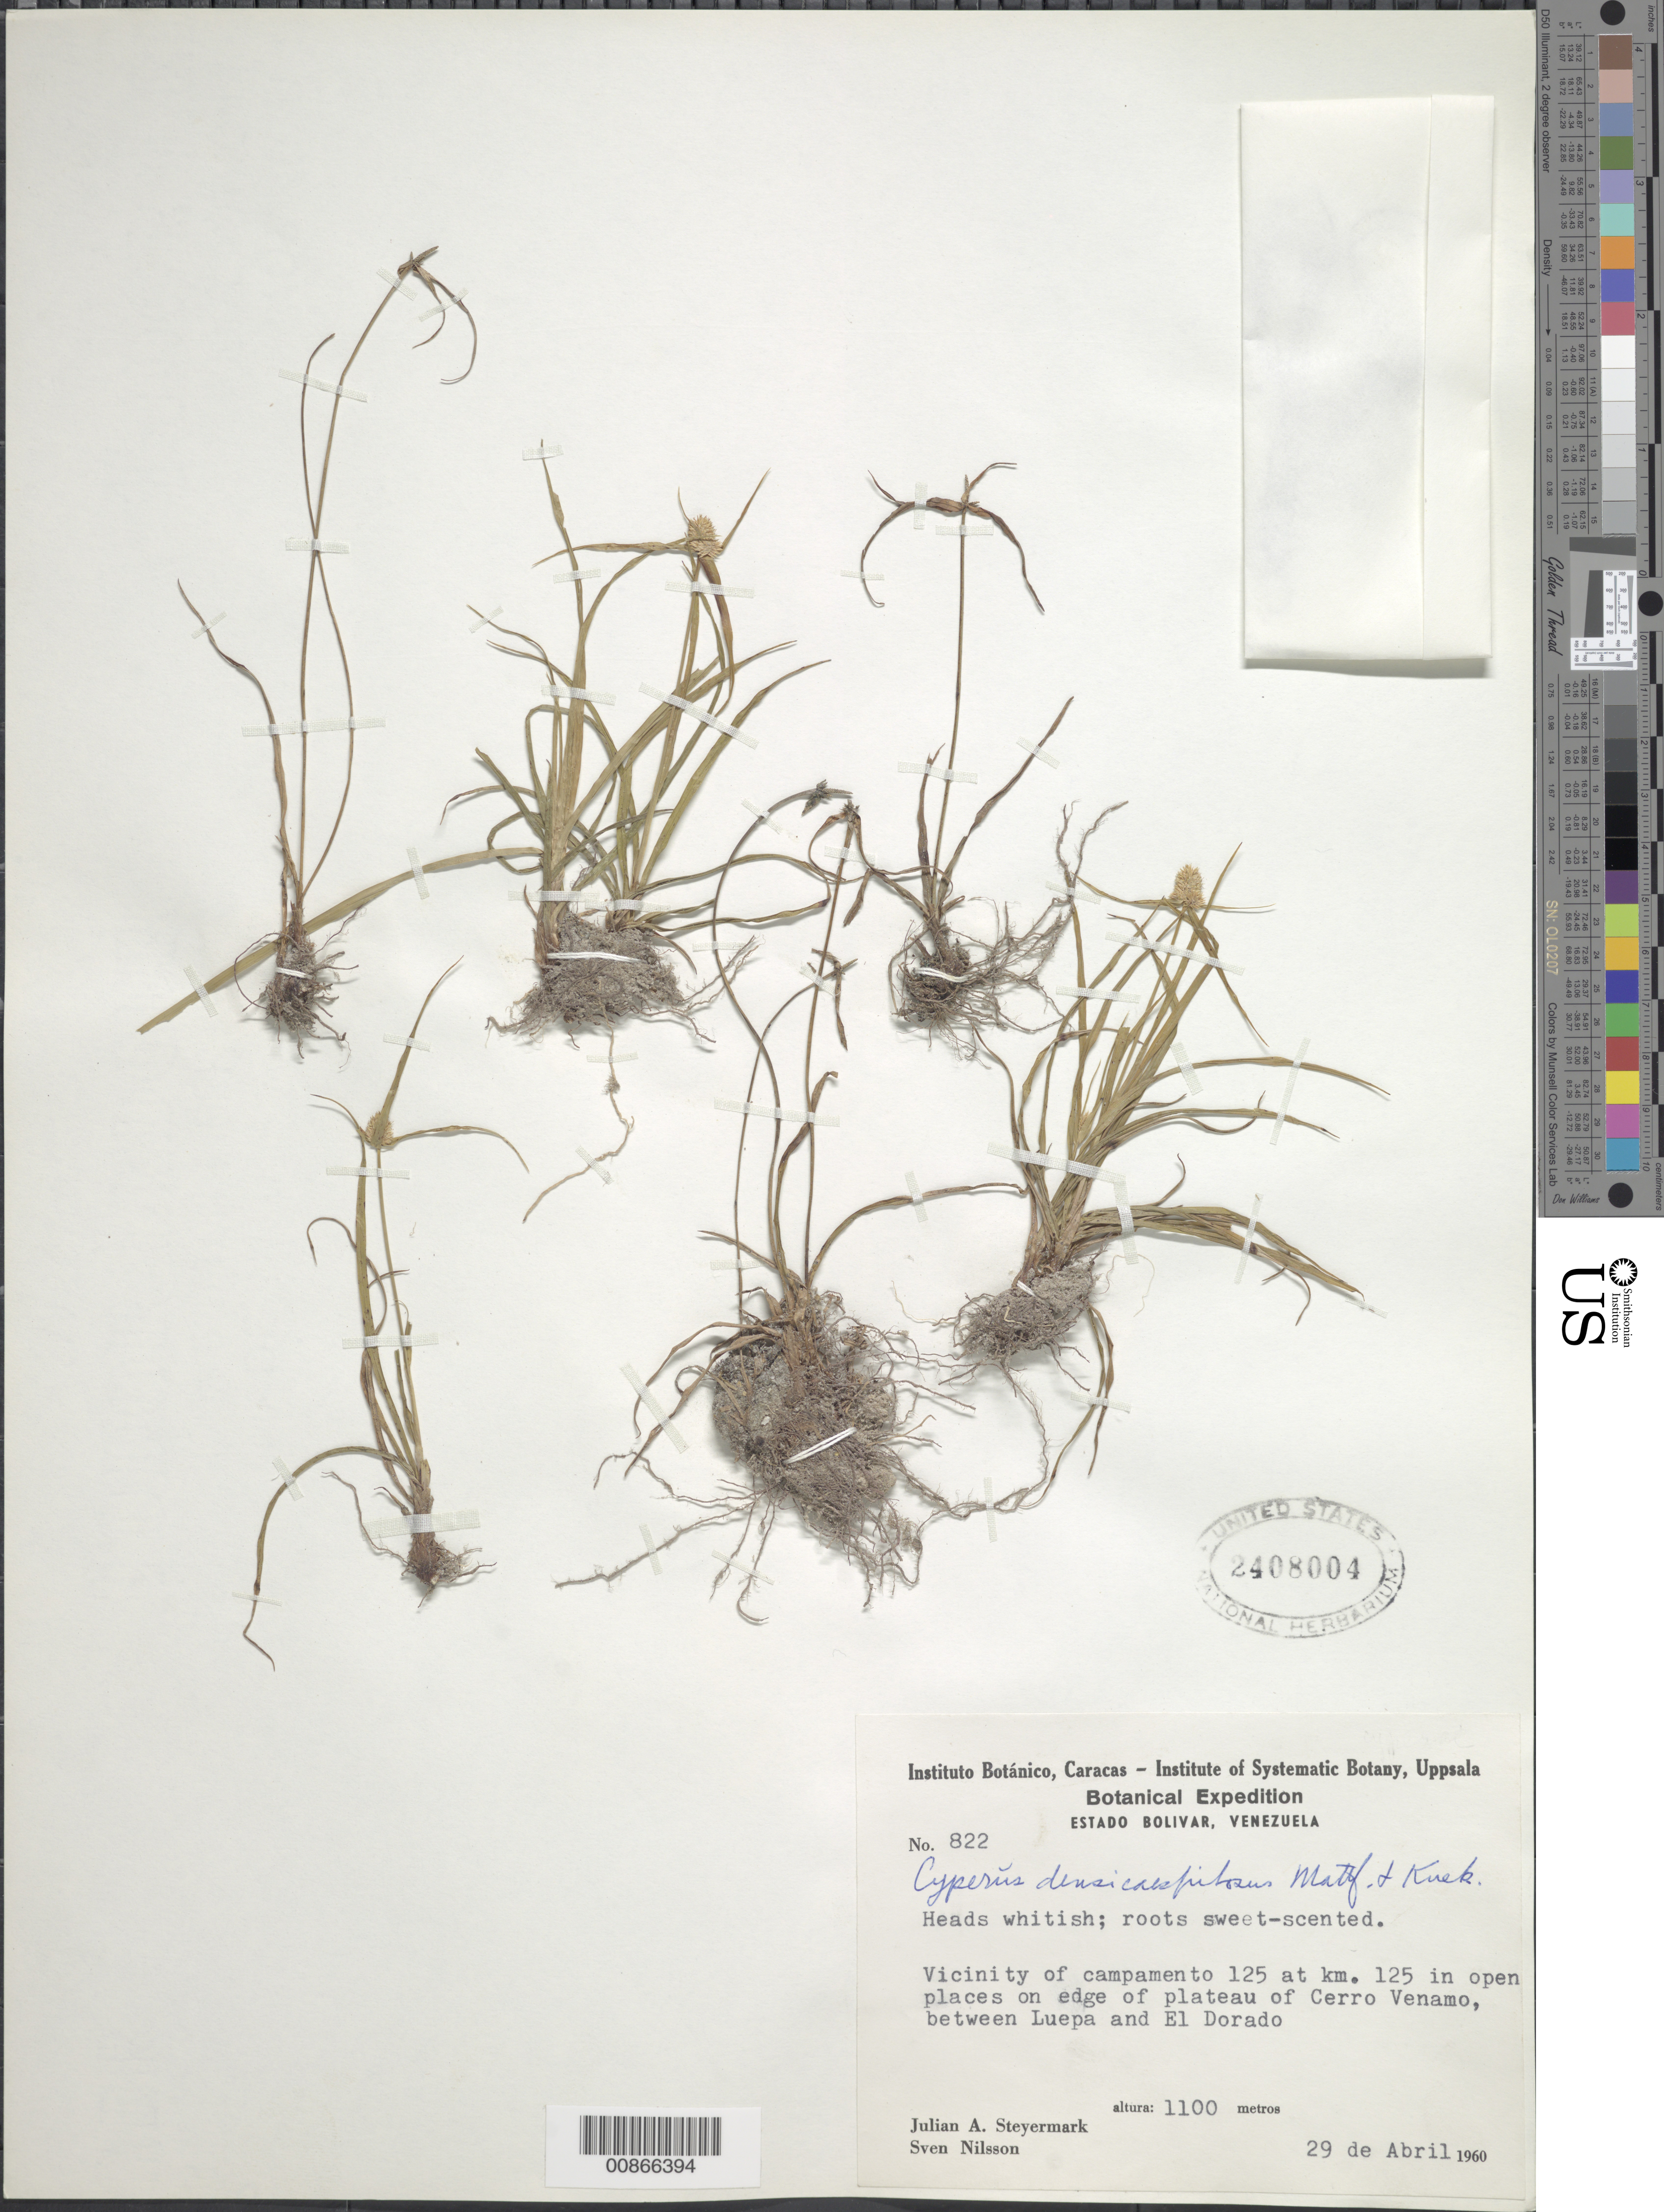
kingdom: Plantae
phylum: Tracheophyta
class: Liliopsida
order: Poales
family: Cyperaceae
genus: Cyperus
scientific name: Cyperus sesquiflorus subsp. sesquiflorus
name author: (Torr.) Mattf. & Kük.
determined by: Strong, M. T., (US), Smithsonian Institution - National Museum of Natural History (UNITED STATES)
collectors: J. Steyermark & S. Nilsson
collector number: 60 822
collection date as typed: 29-Apr-60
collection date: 1960-04-29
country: Venezuela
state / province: Bolívar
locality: Cerro Venamo, between Luepa and El Dorado, vicinity of campamento 125 at km 125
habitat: Open places on edge of plateau of cerro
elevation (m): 1100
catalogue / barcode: US 2408004